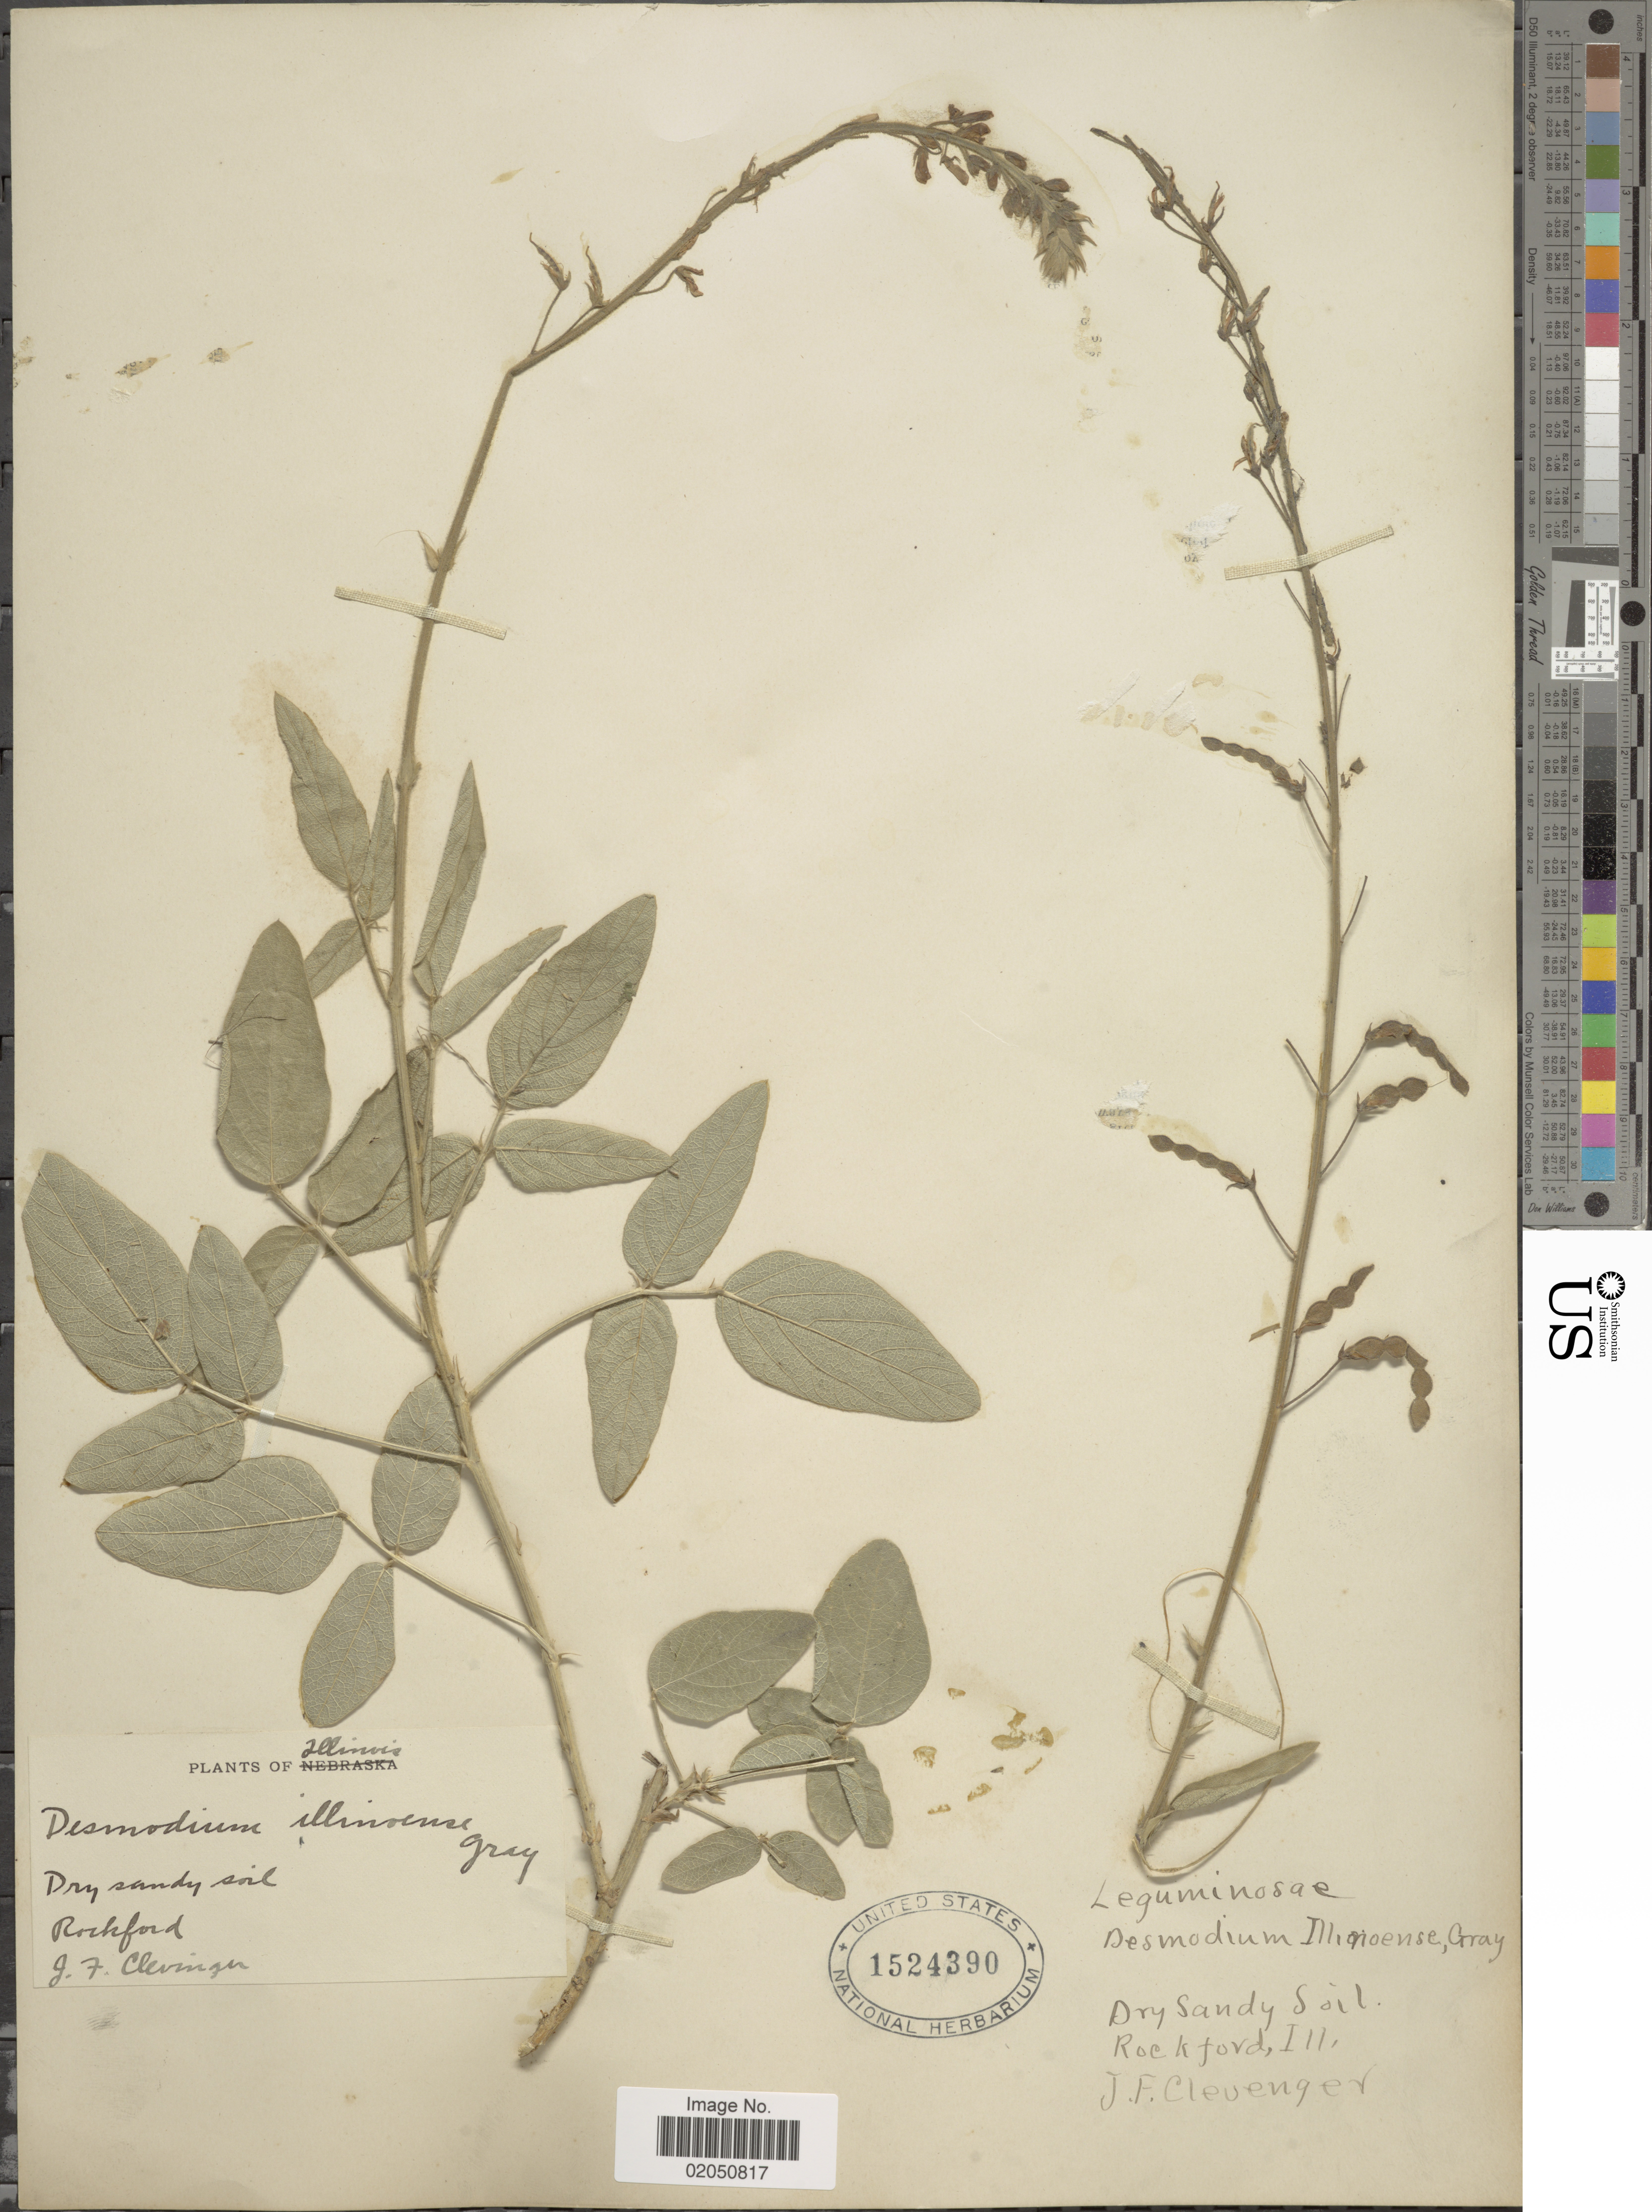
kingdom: Plantae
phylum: Tracheophyta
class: Magnoliopsida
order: Fabales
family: Fabaceae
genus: Desmodium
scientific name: Desmodium illinoense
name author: A. Gray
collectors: J. F. Clevenger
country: United States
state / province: Illinois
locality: Dry sandy soil. Rockford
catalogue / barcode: US 1524390